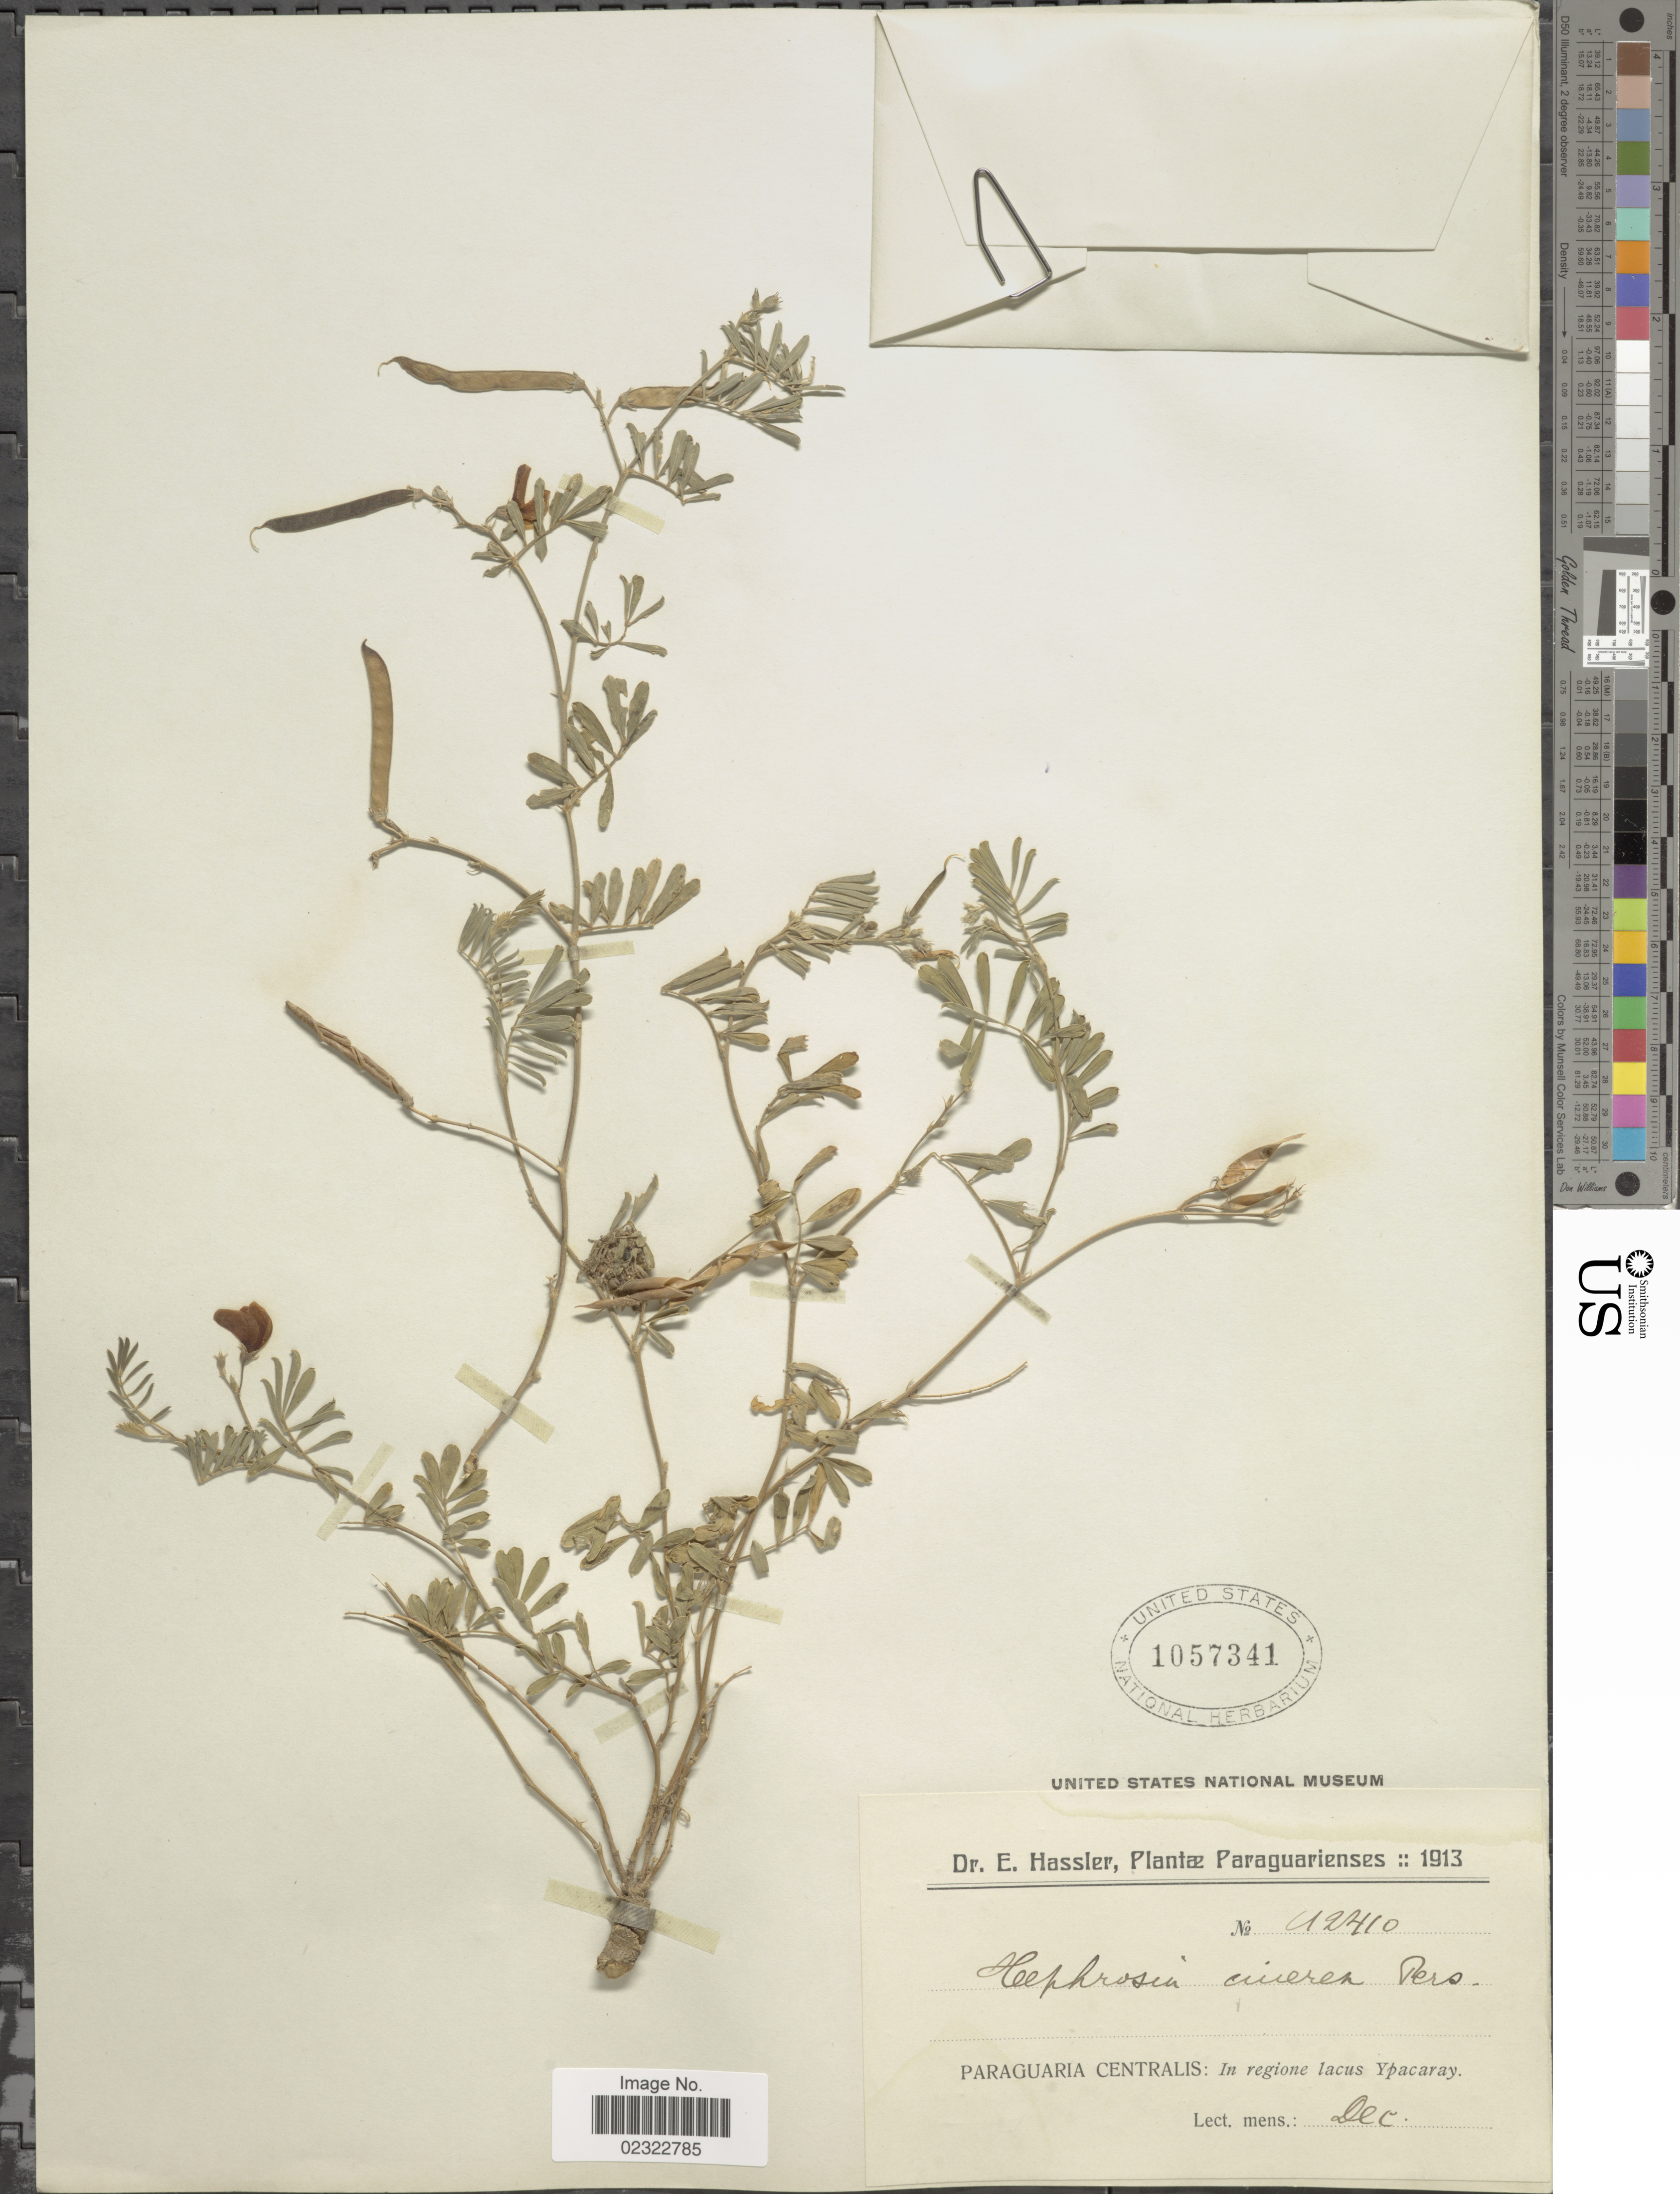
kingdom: Plantae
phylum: Tracheophyta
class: Magnoliopsida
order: Fabales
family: Fabaceae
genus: Tephrosia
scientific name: Tephrosia cinerea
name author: (L.) Pers.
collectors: E. Hassler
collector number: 42410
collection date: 1913-12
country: Paraguay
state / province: Central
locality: Paraguarienses. Paraguaria Centralis: In regione lacus Ypacaray.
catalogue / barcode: US 1057341